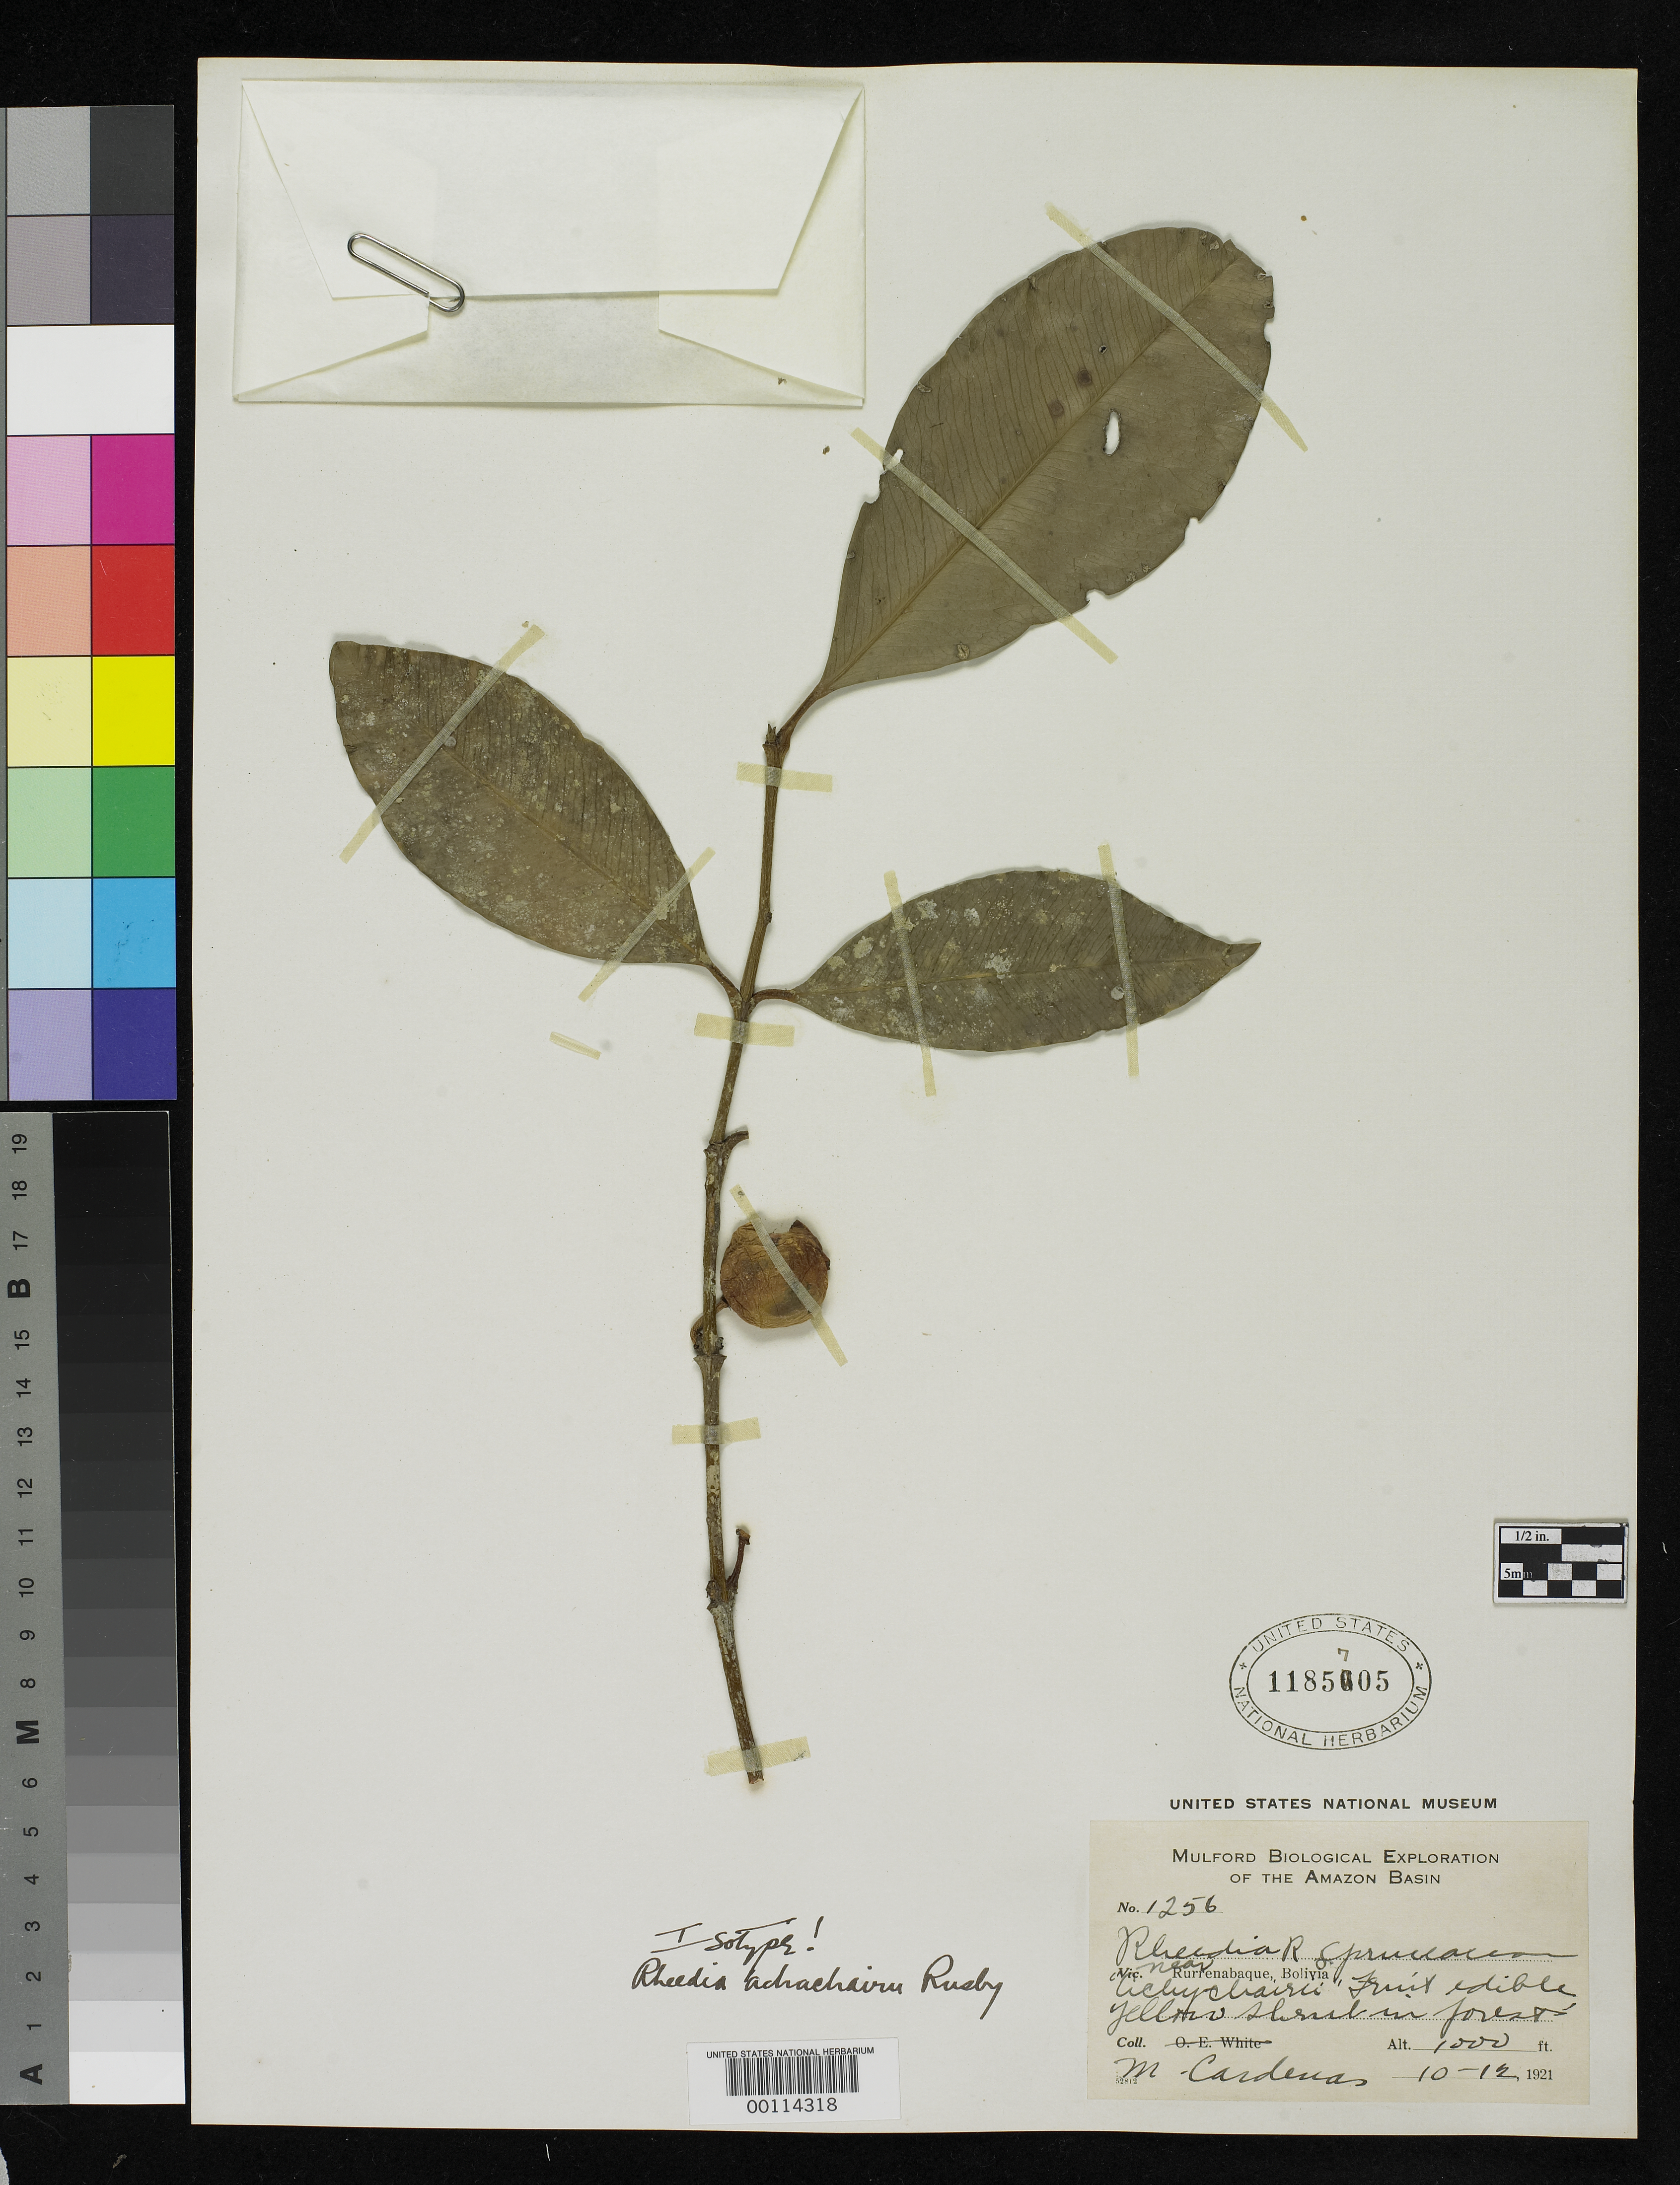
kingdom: Plantae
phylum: Tracheophyta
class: Magnoliopsida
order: Malpighiales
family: Clusiaceae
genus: Rheedia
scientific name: Rheedia achachairu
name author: Rusby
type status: Isotype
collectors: M. Cárdenas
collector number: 1256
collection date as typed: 10-12-1921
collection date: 1921-10-12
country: Bolivia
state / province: Beni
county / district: José Ballivián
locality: Rurrenabaque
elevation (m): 305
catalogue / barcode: US 1185705